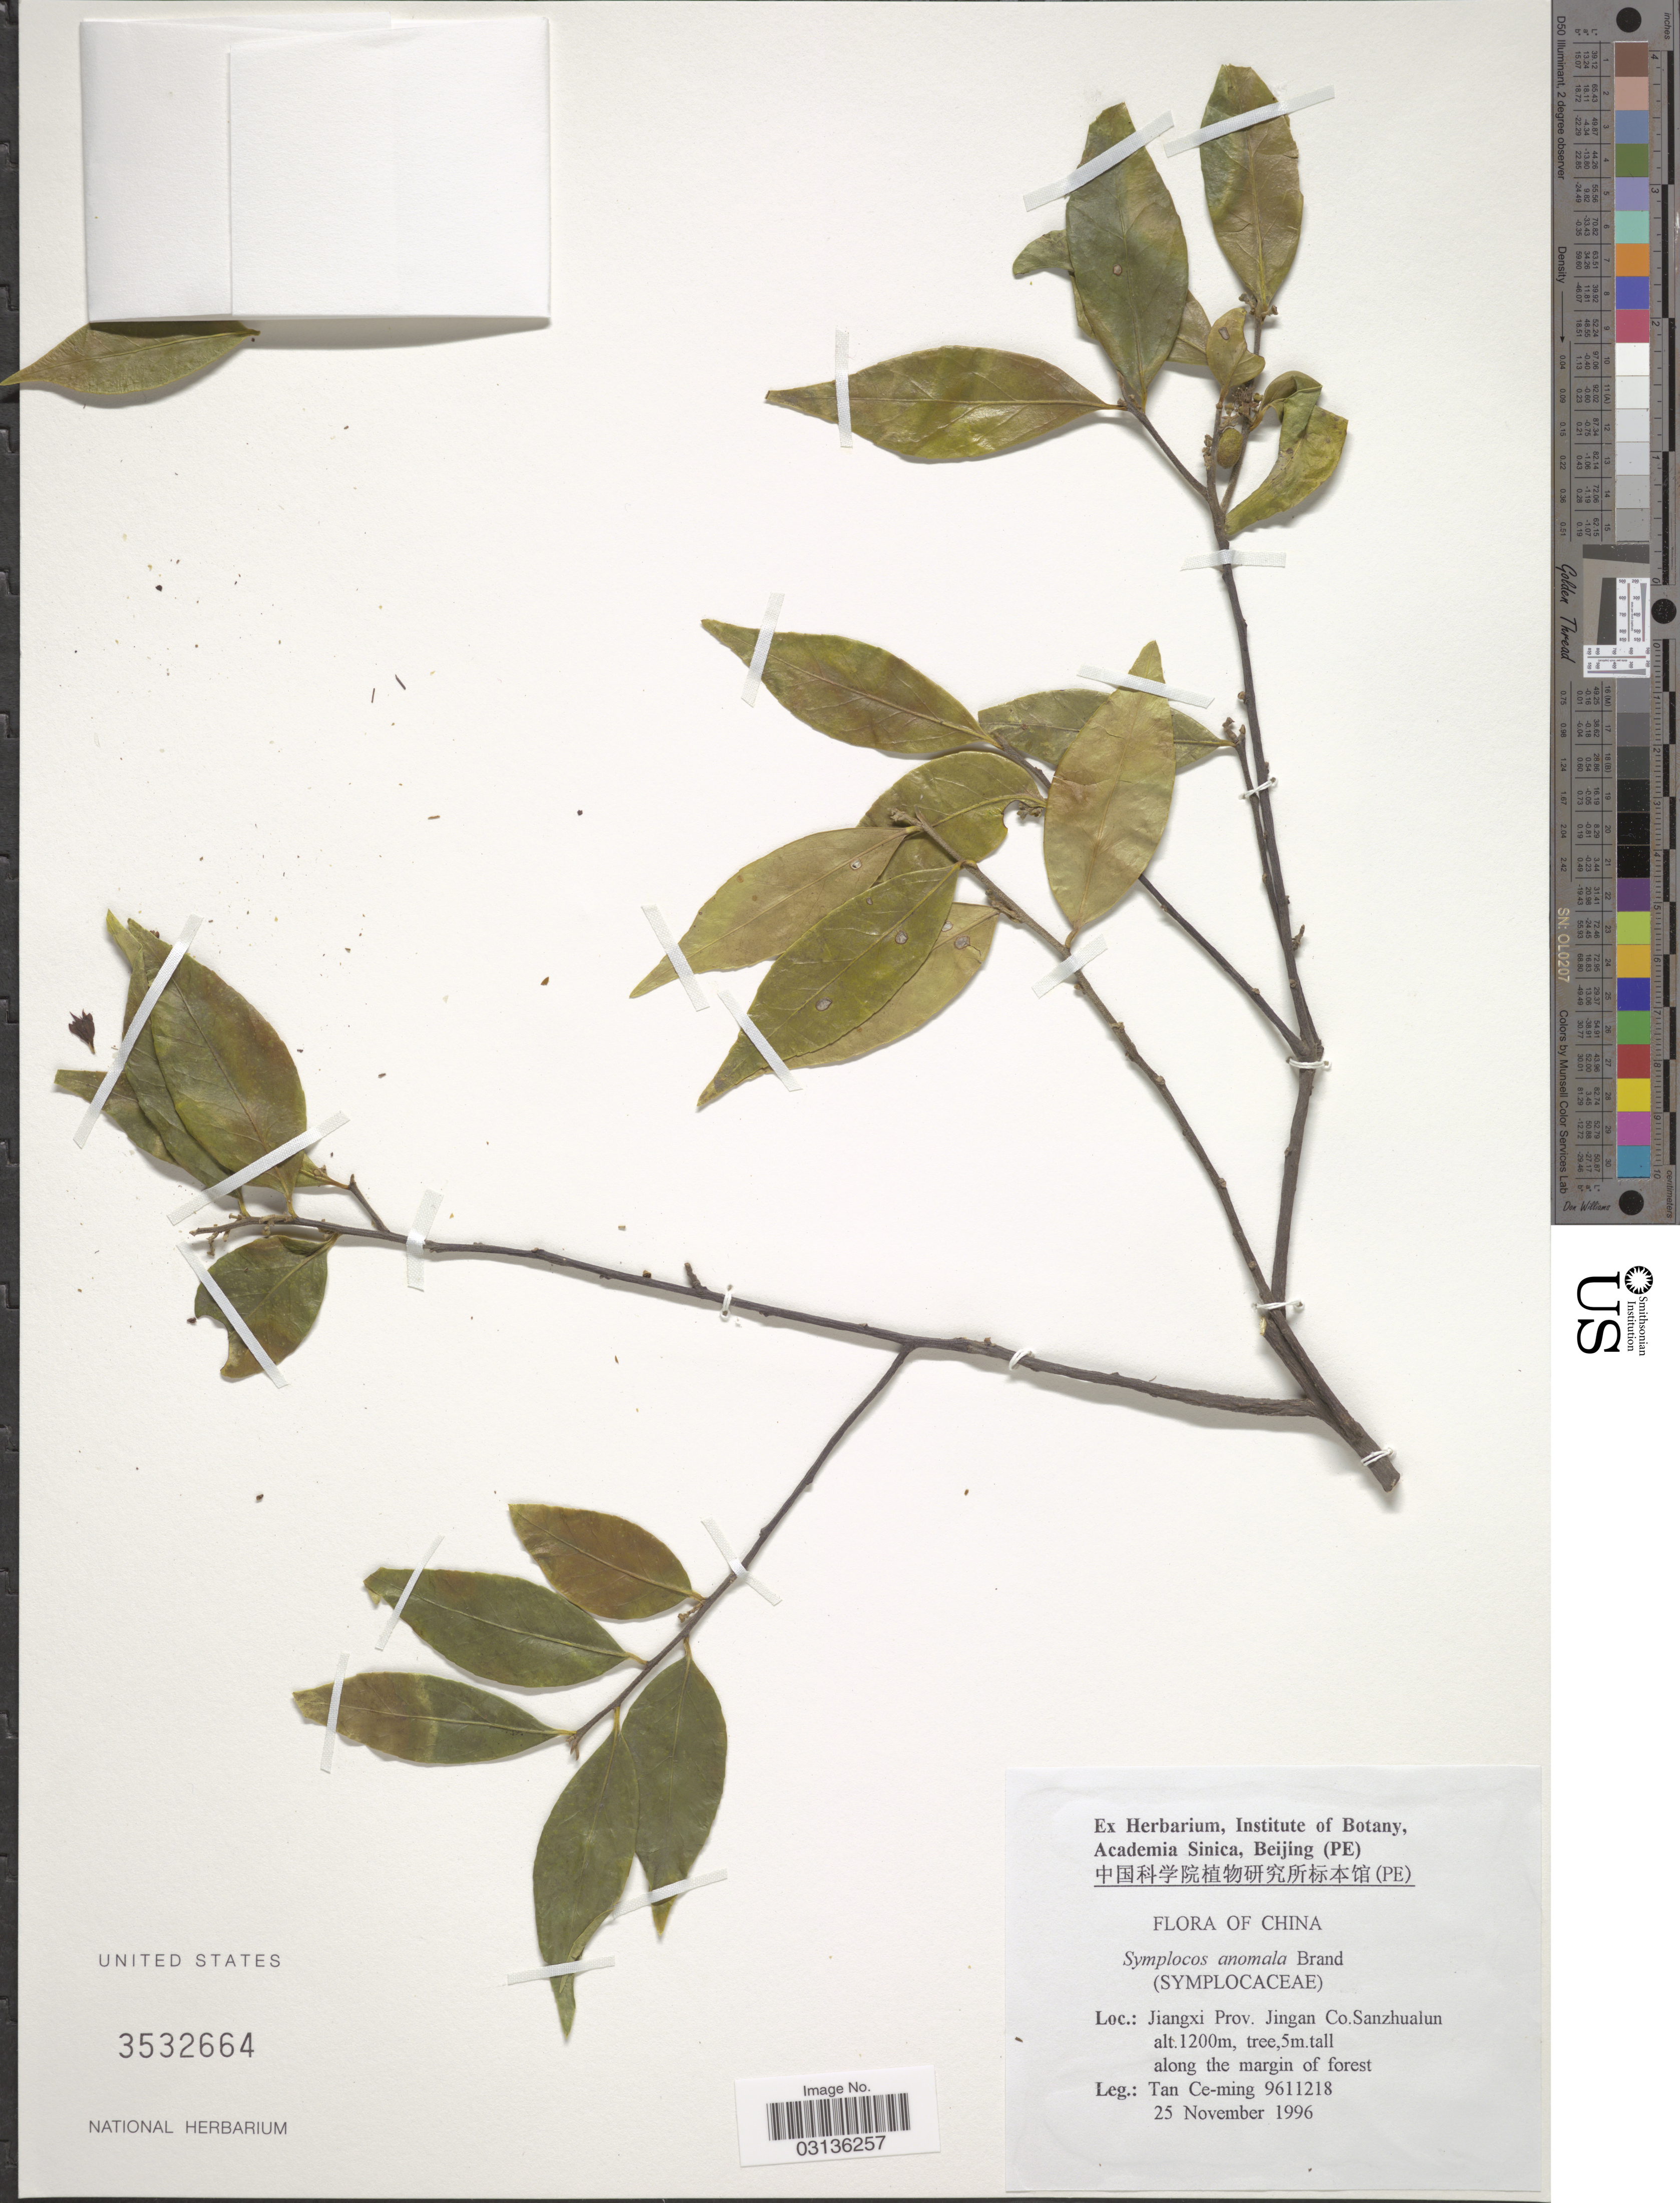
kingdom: Plantae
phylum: Tracheophyta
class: Magnoliopsida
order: Ericales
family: Symplocaceae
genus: Symplocos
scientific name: Symplocos anomala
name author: Brand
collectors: T. Ce-ming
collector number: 9611218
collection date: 1996-11-25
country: China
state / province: Jiangxi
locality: Jiangxi Prov. Jingan Co. Sanzhualun.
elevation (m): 1200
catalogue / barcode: US 3532664